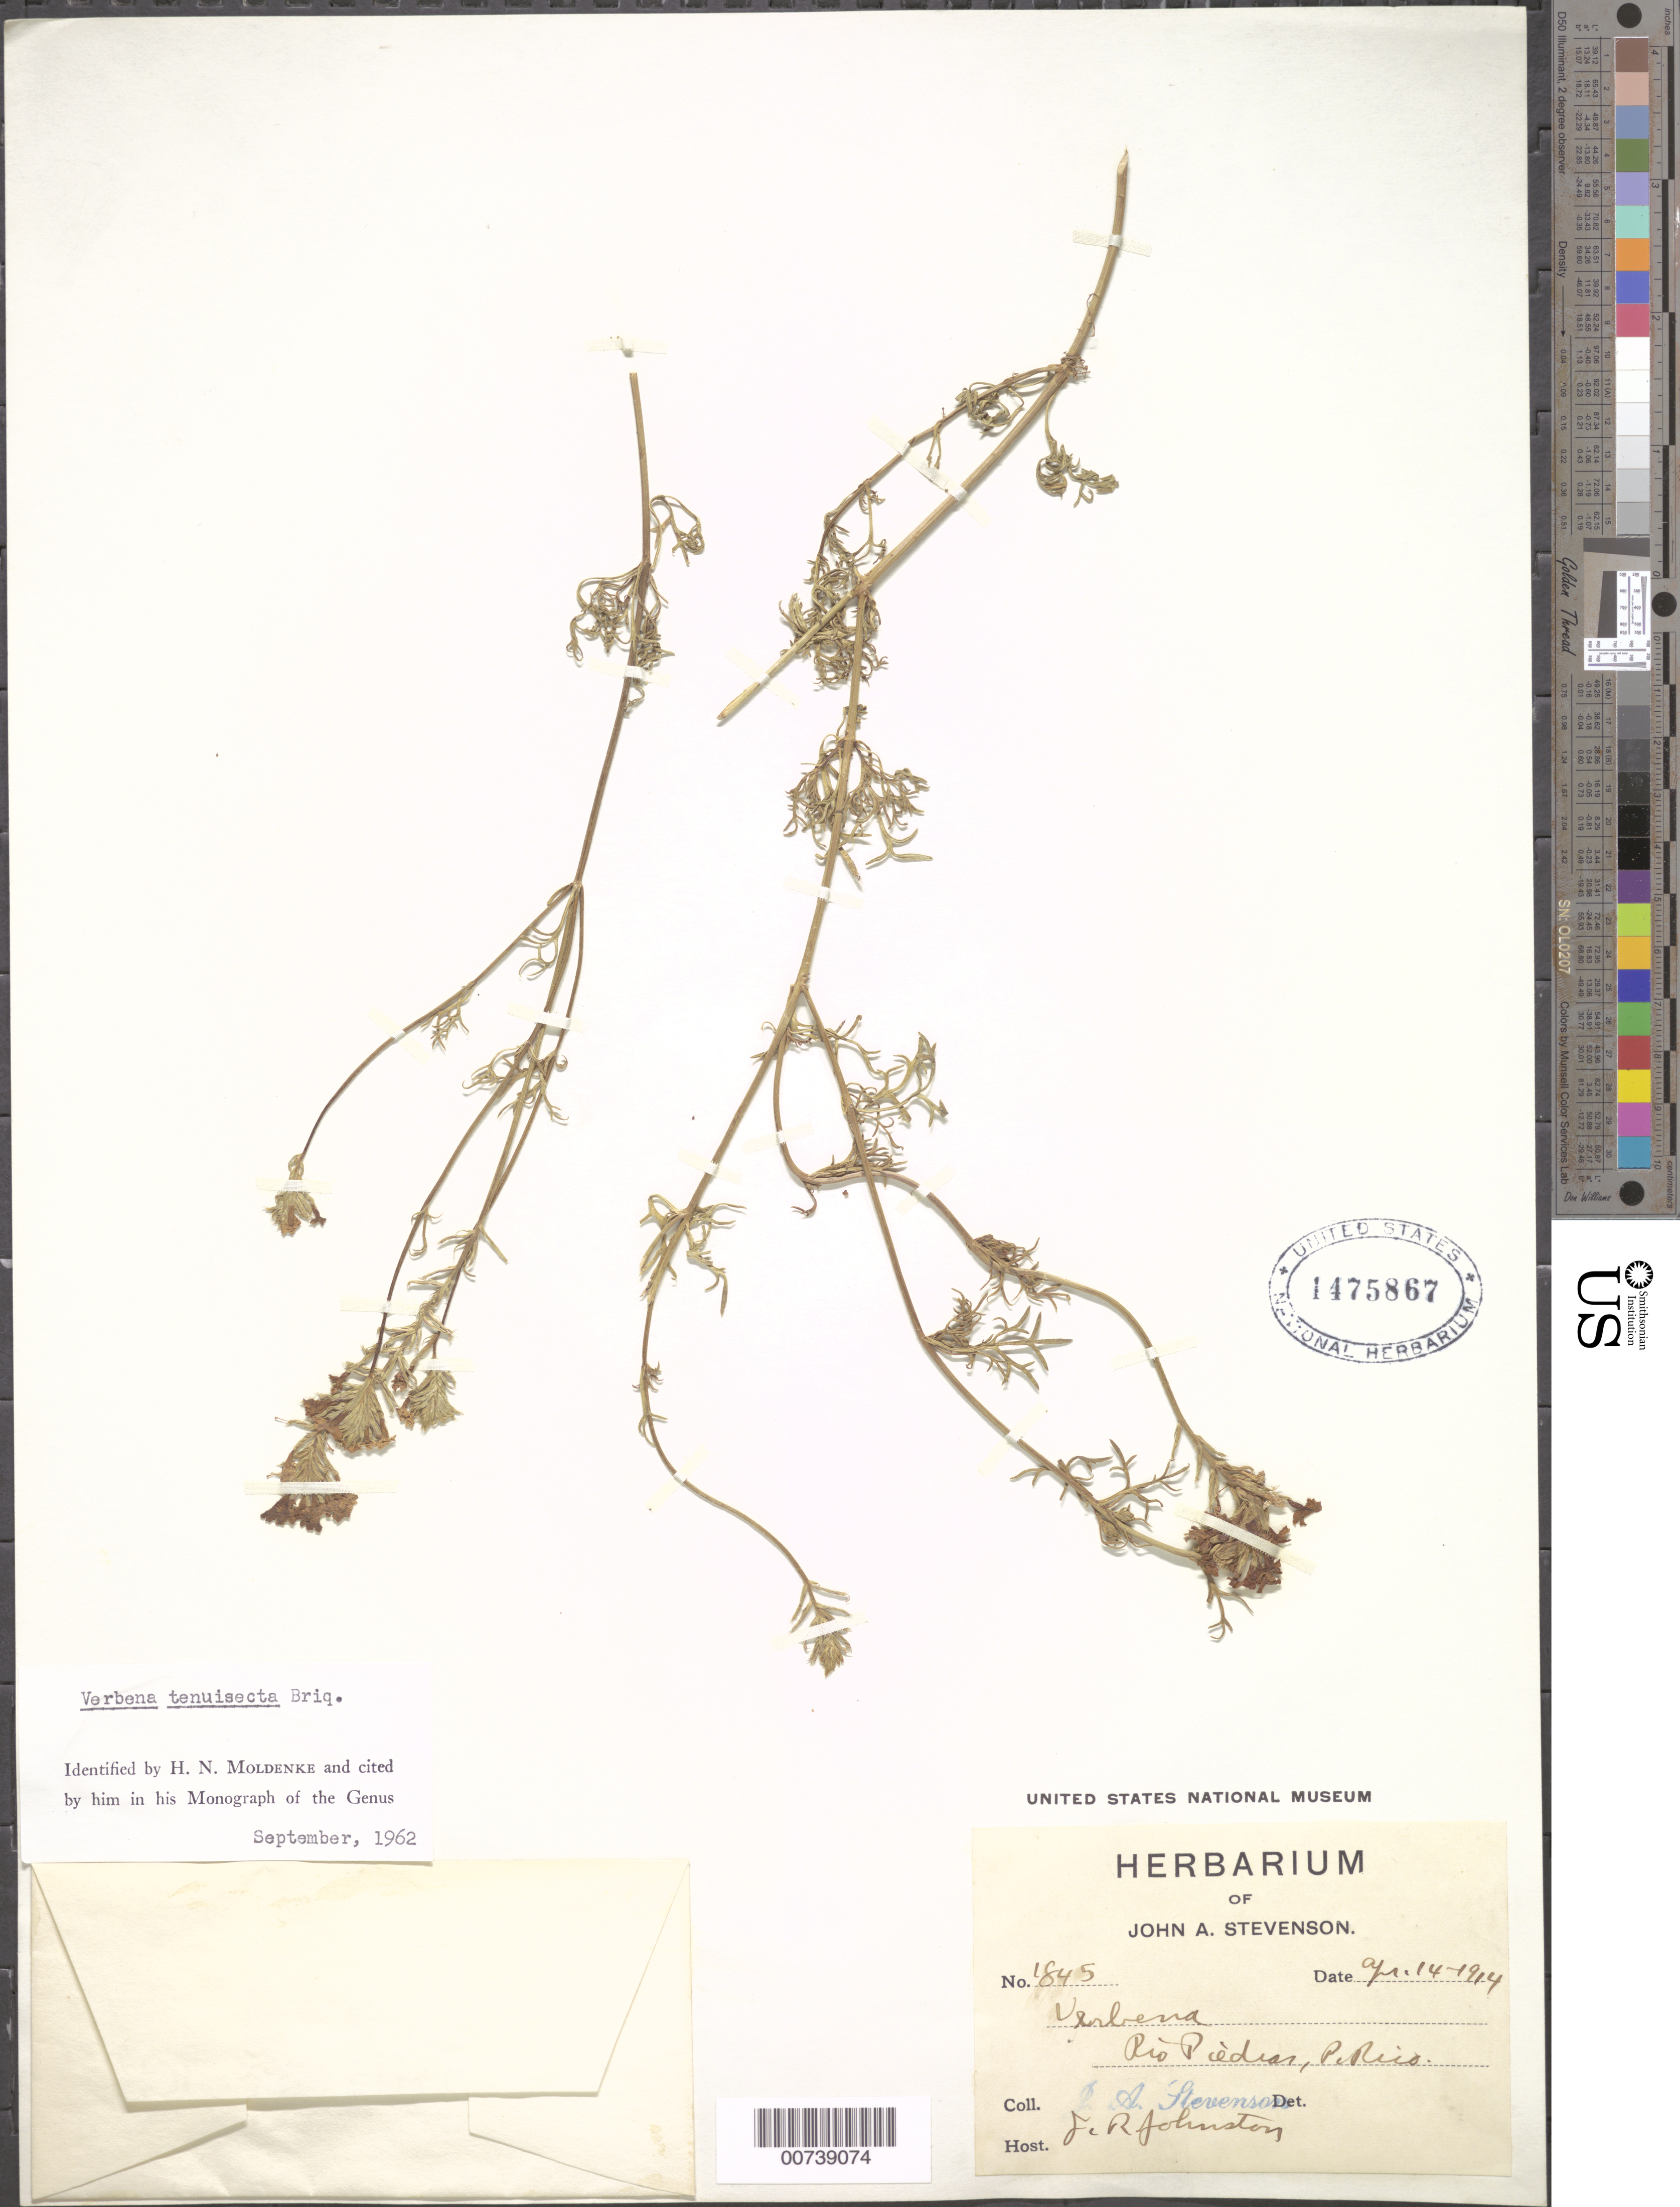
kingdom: Plantae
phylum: Tracheophyta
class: Magnoliopsida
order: Lamiales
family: Verbenaceae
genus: Glandularia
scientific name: Glandularia aristigera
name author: (S. Moore) Tronc.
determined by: Moldenke, H. N.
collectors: J. Stevenson & F. Johnston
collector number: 1845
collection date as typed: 14 Apr 1914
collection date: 1914-04-14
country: Puerto Rico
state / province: San Juan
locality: Río Piedras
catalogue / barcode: US 1475867